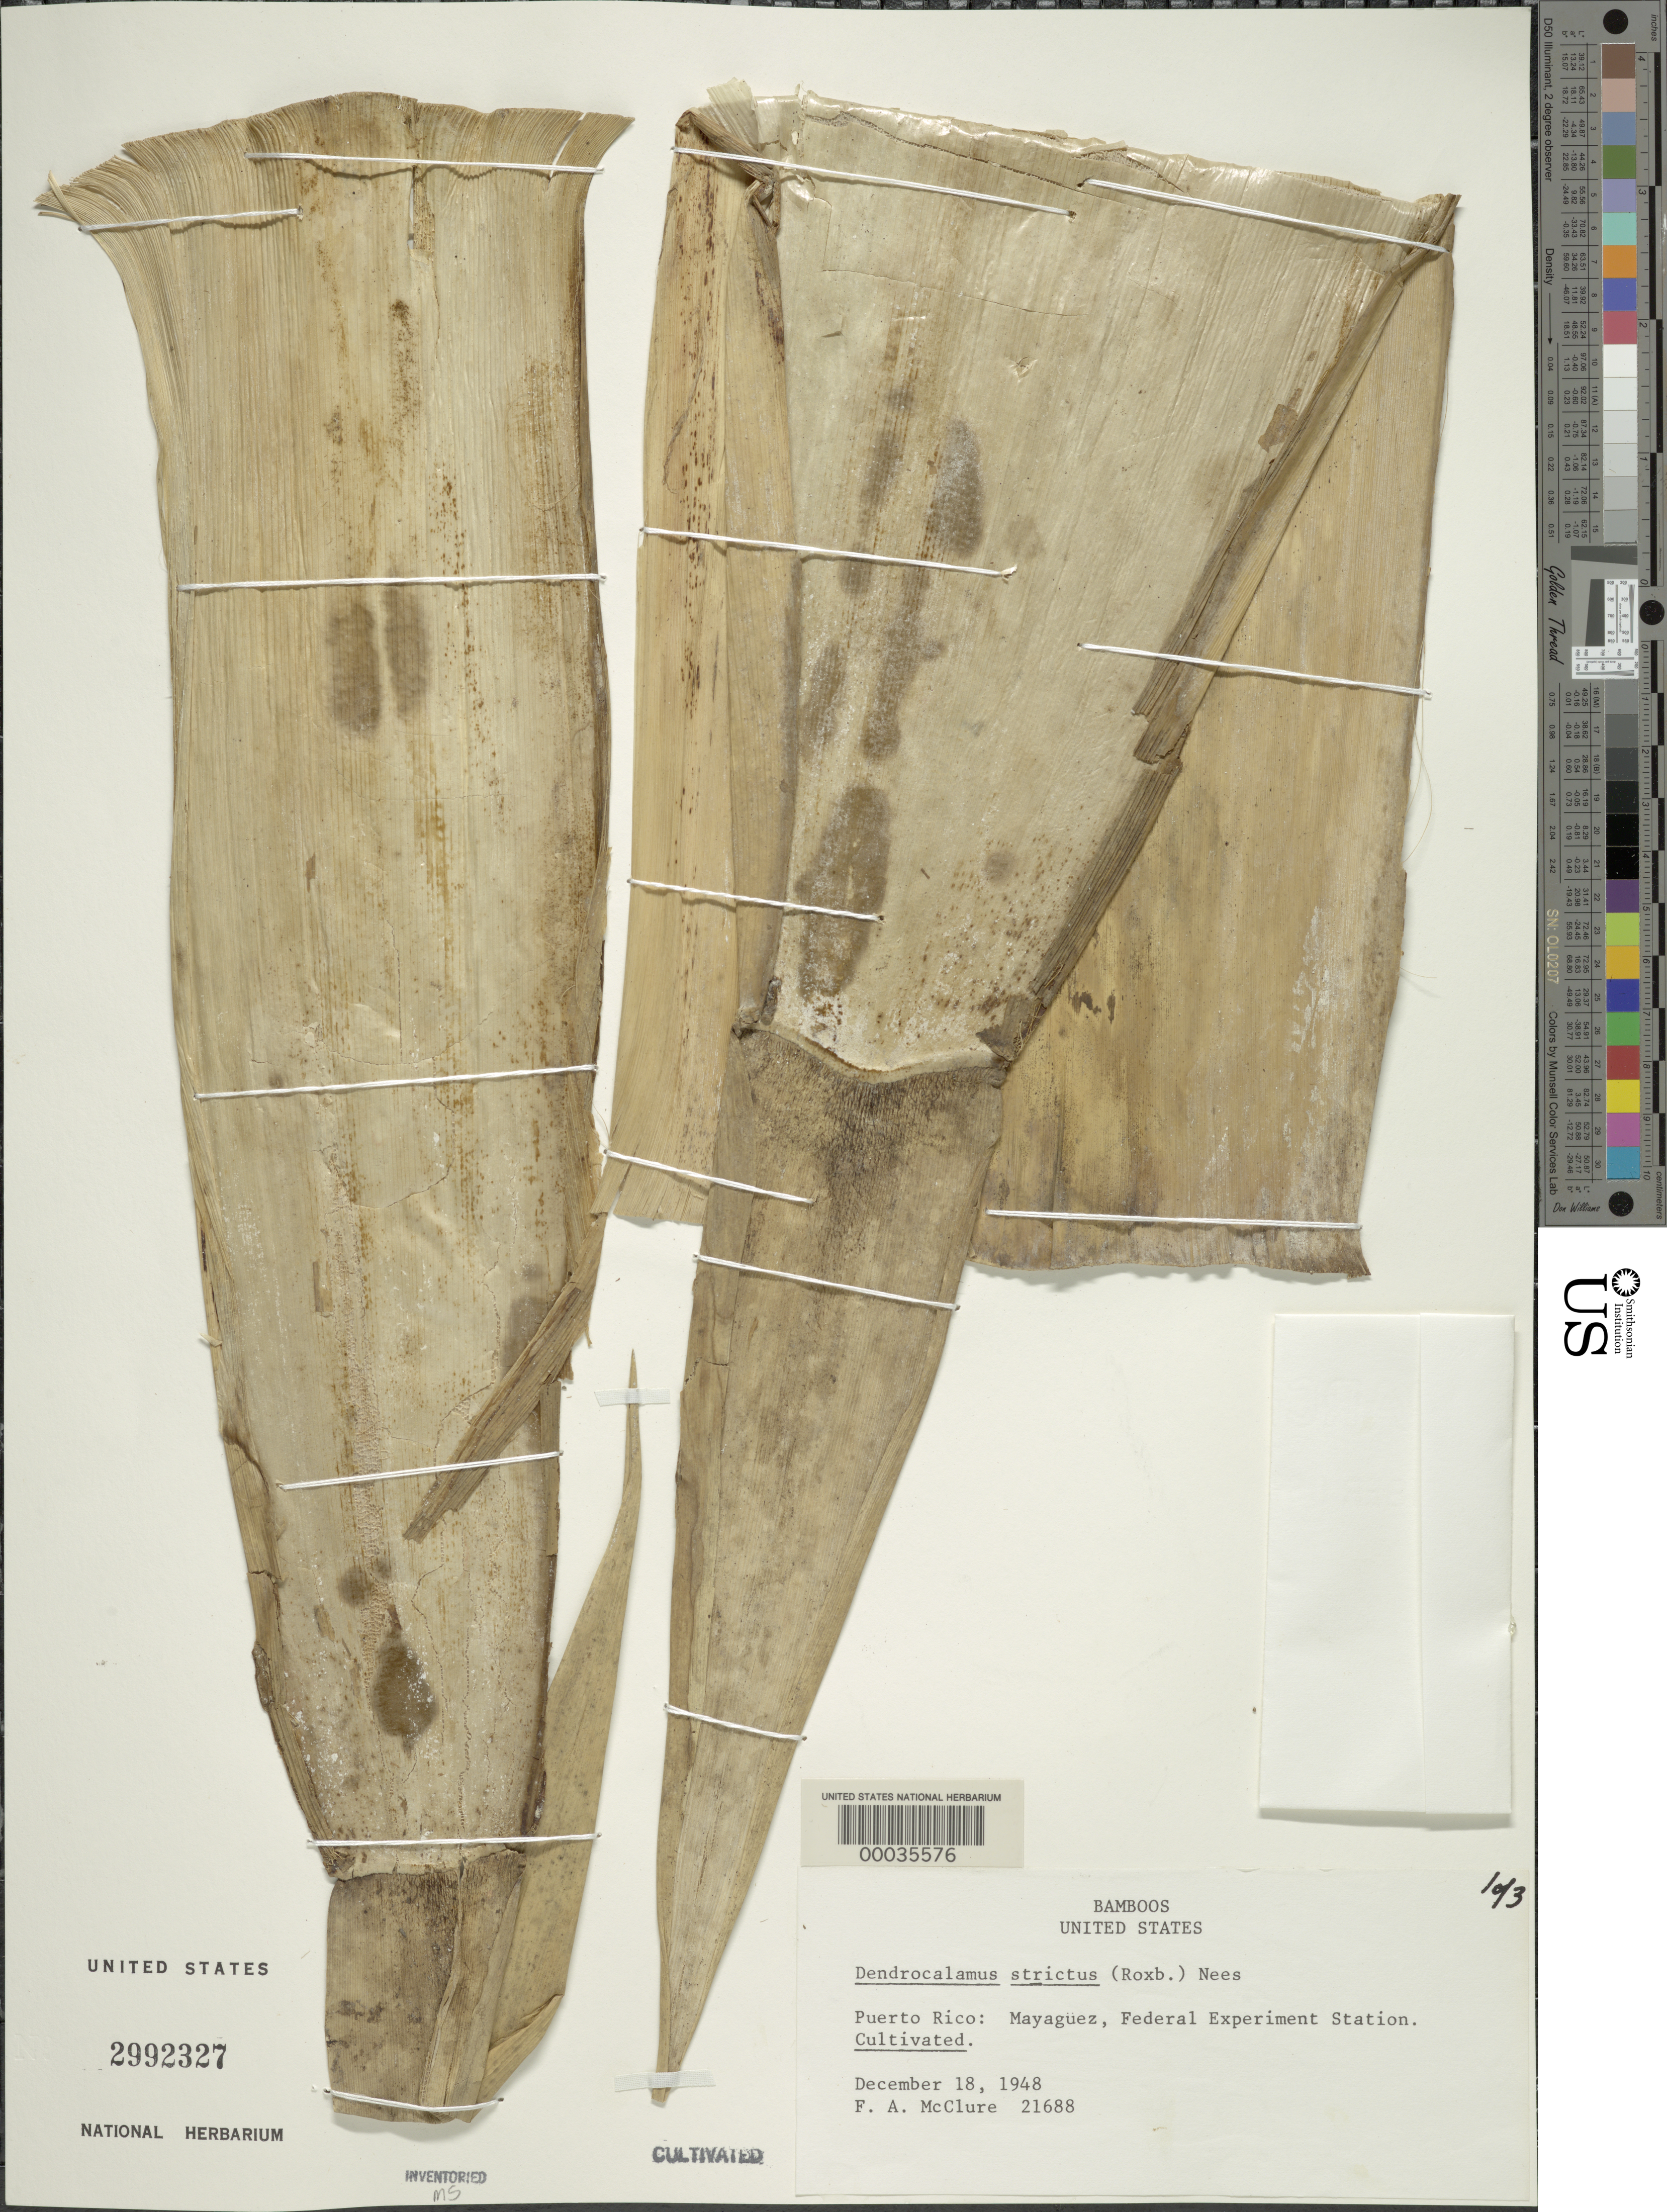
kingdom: Plantae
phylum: Tracheophyta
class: Liliopsida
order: Poales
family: Poaceae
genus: Dendrocalamus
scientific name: Dendrocalamus strictus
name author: (Roxb.) Nees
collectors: F. A. McClure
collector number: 21688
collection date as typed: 18 Dec 1949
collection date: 1949-12-18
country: Puerto Rico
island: Greater Antilles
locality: Federal experimental station-mayaguez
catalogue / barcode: US 2992327